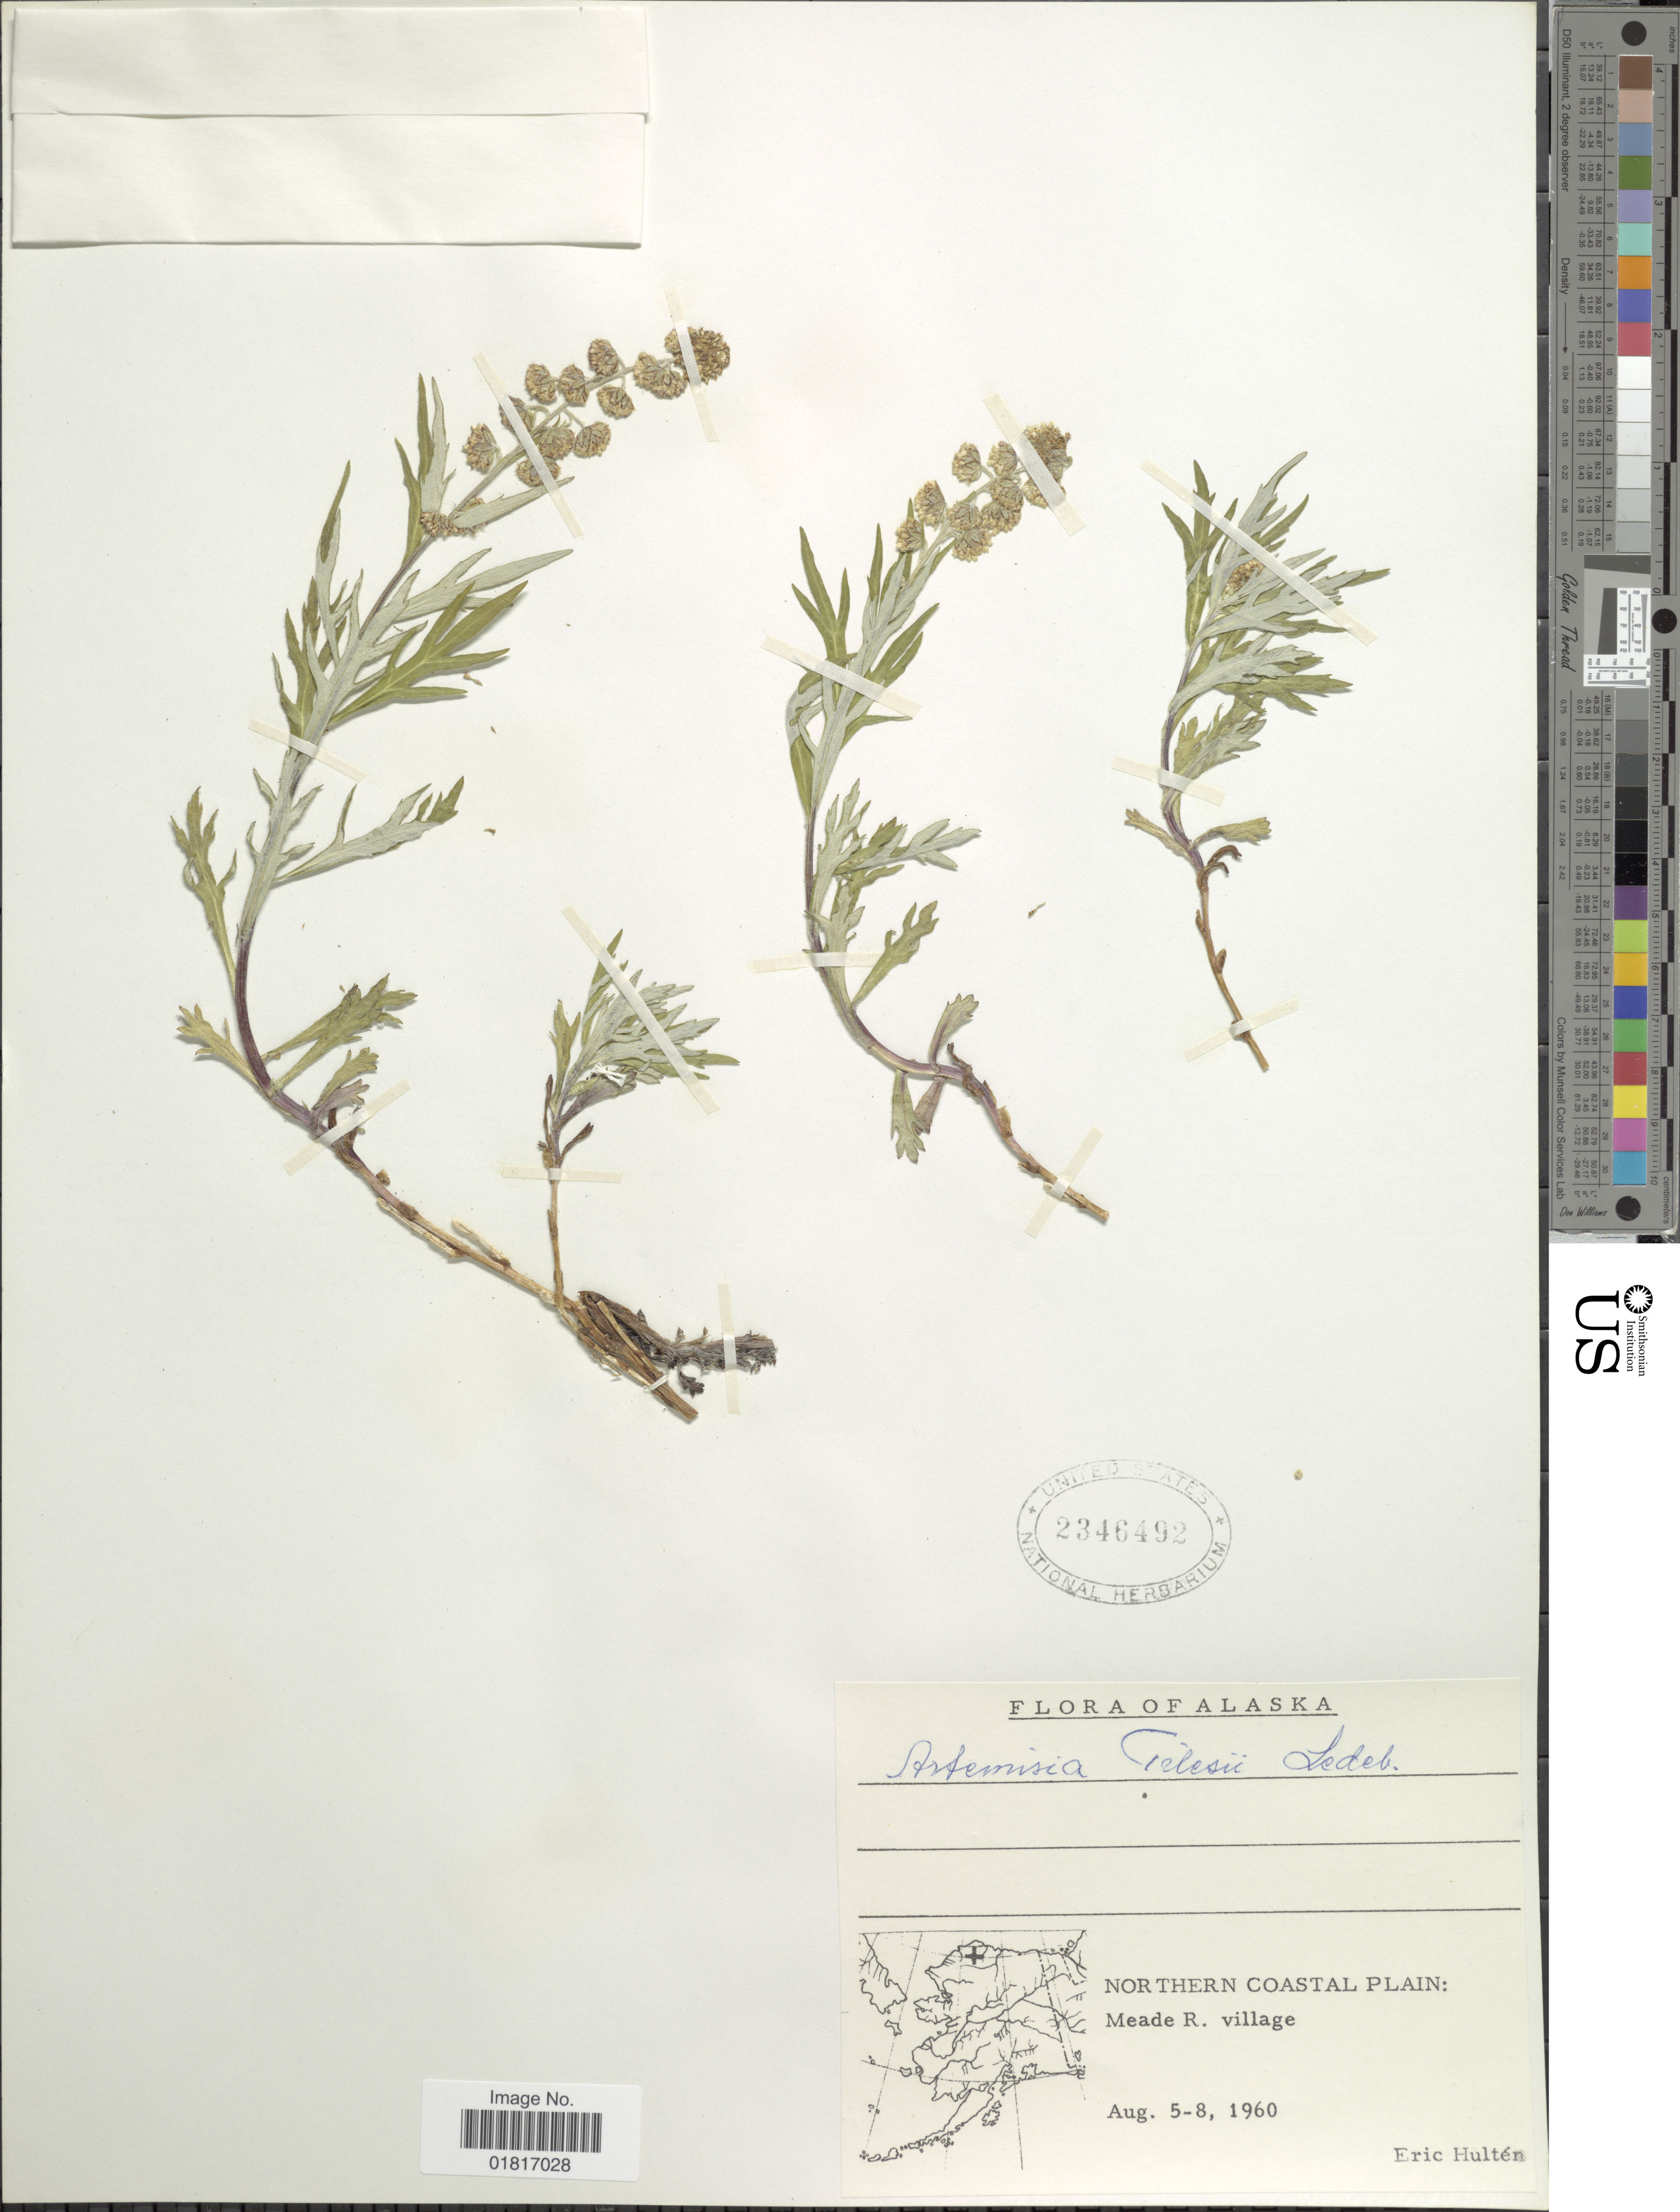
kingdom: Plantae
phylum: Tracheophyta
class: Magnoliopsida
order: Asterales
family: Asteraceae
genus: Artemisia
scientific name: Artemisia tilesii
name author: Ledeb.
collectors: E. G. Hultén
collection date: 1960-08-05/1960-08-08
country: United States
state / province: Alaska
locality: Northern Coastal Plain: Meade R. village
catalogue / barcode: US 2346492